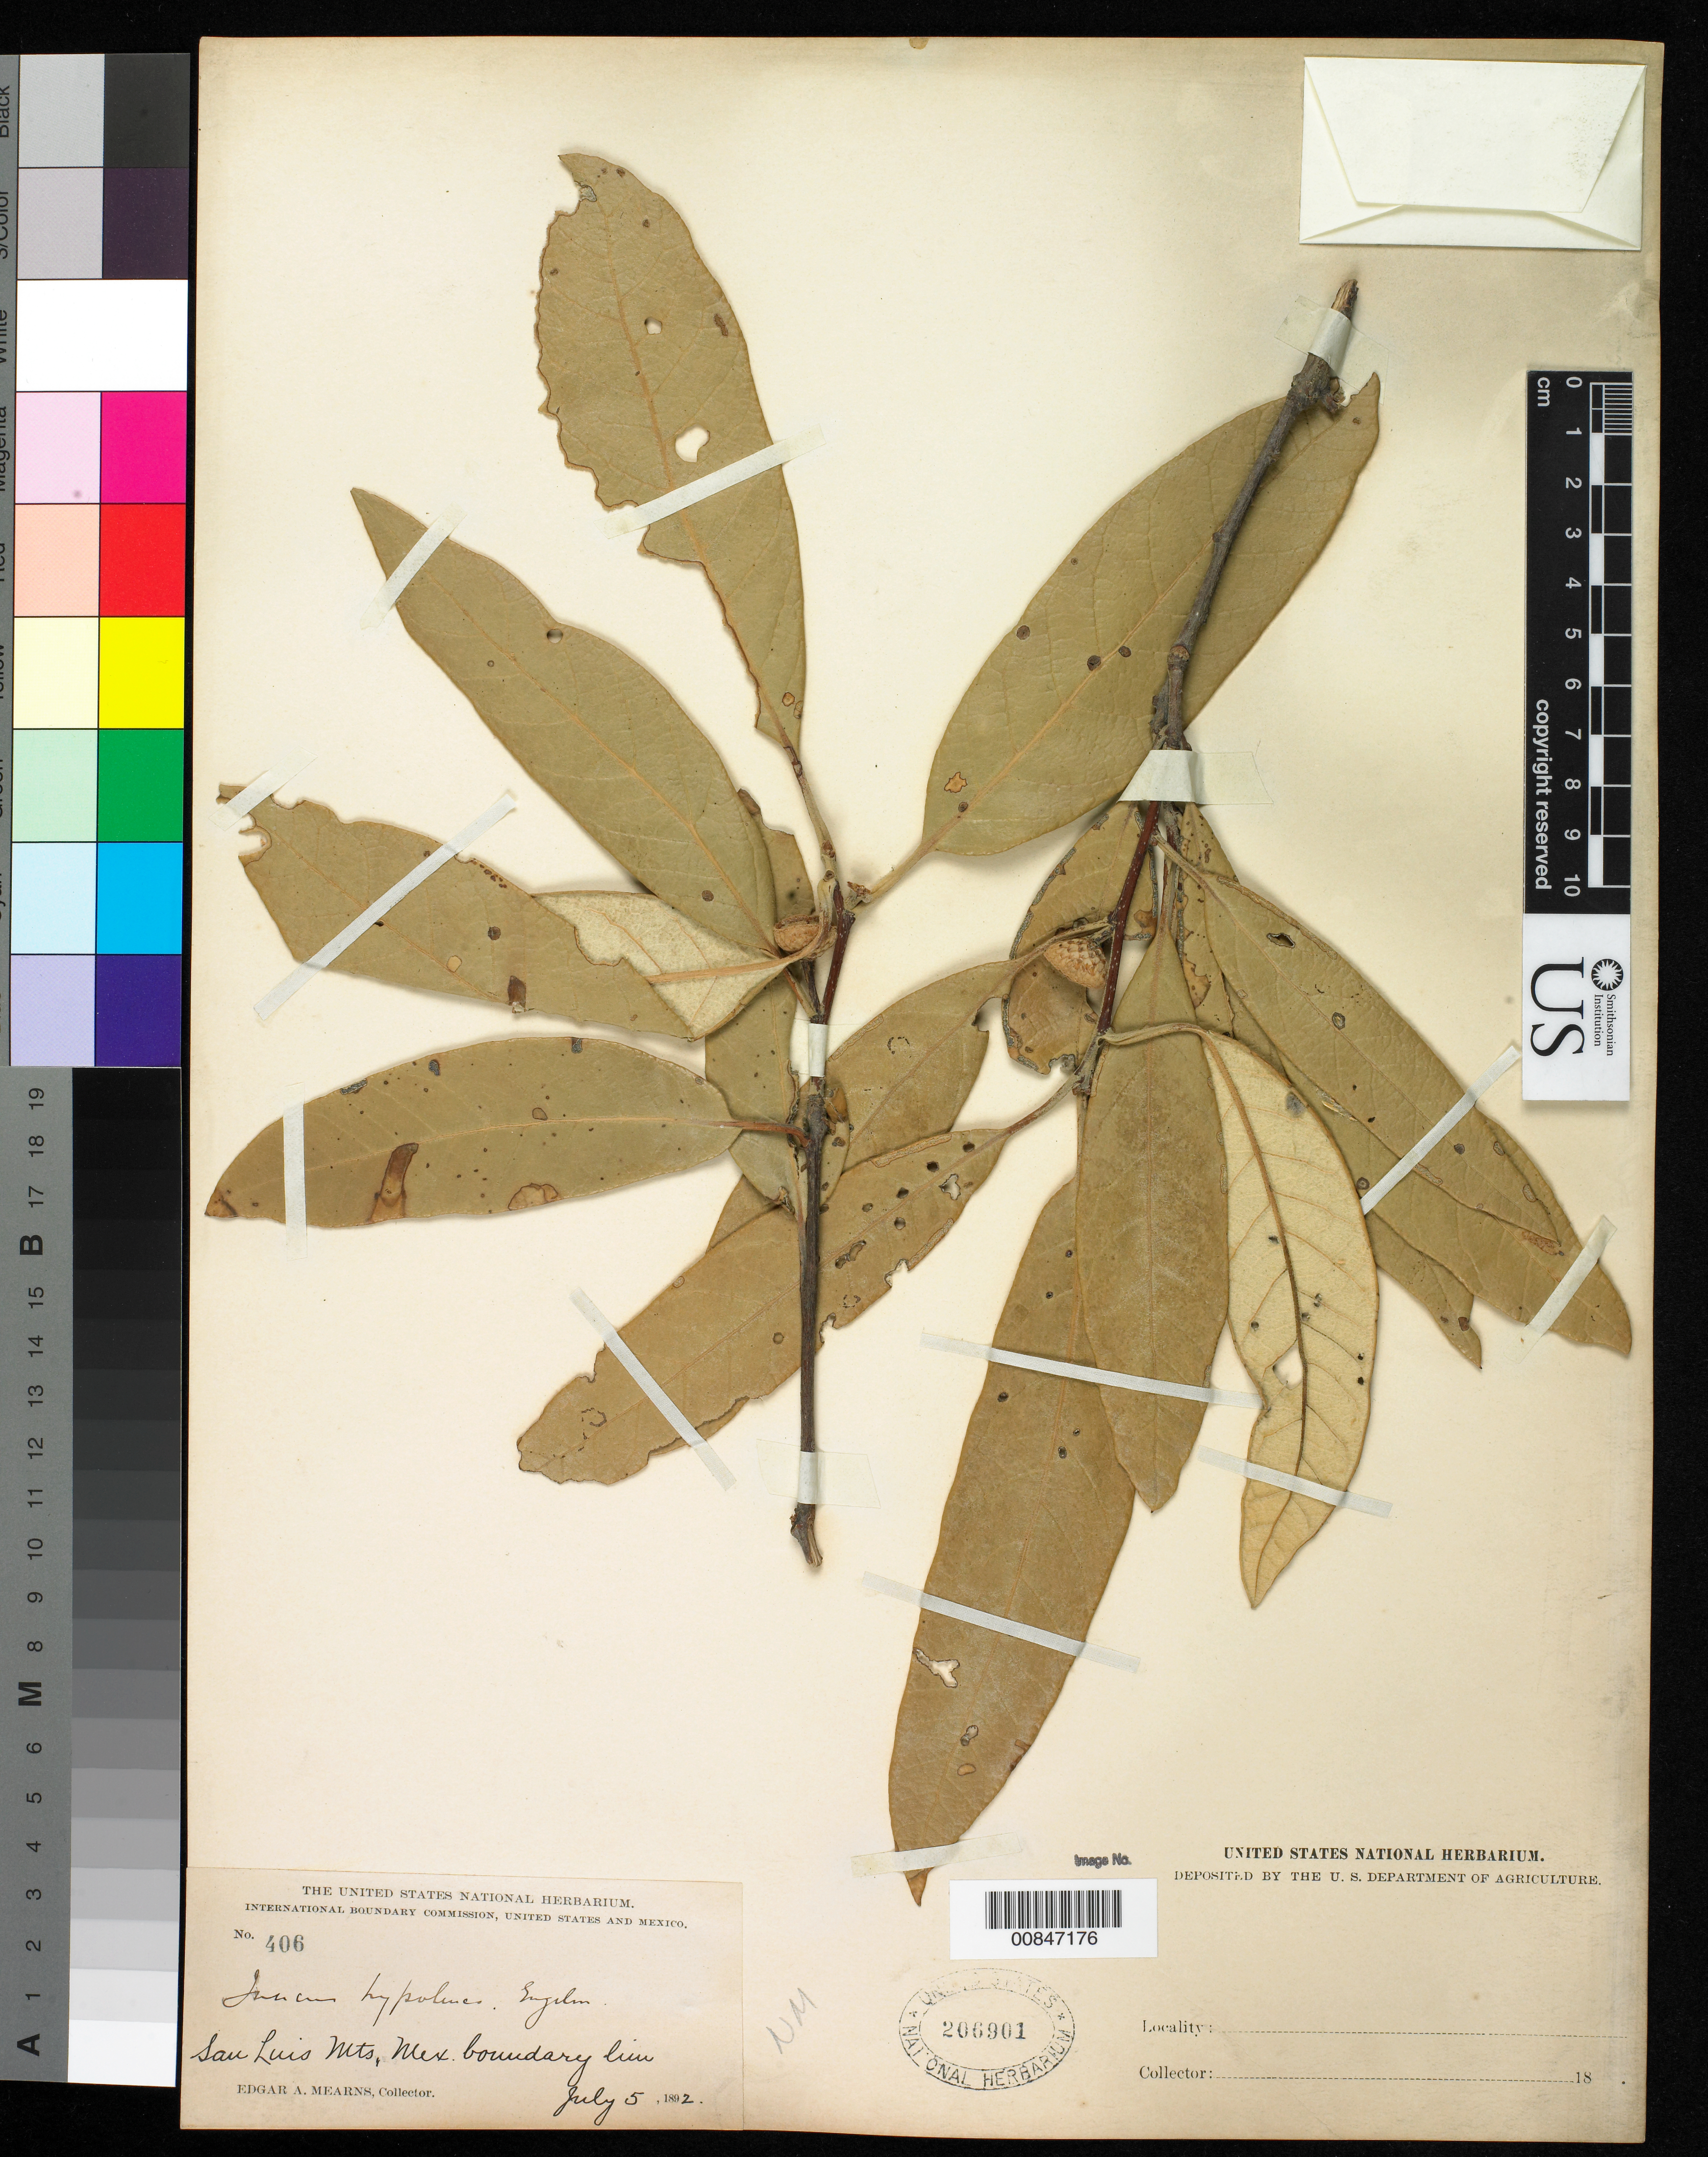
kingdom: Plantae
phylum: Tracheophyta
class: Magnoliopsida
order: Fagales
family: Fagaceae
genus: Quercus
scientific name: Quercus hypoleucoides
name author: A. Camus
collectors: E. A. Mearns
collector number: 406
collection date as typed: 05 Jul 1892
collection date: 1892-07-05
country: United States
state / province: New Mexico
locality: San Luis Mts., Mexican boundary line.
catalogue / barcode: US 206901